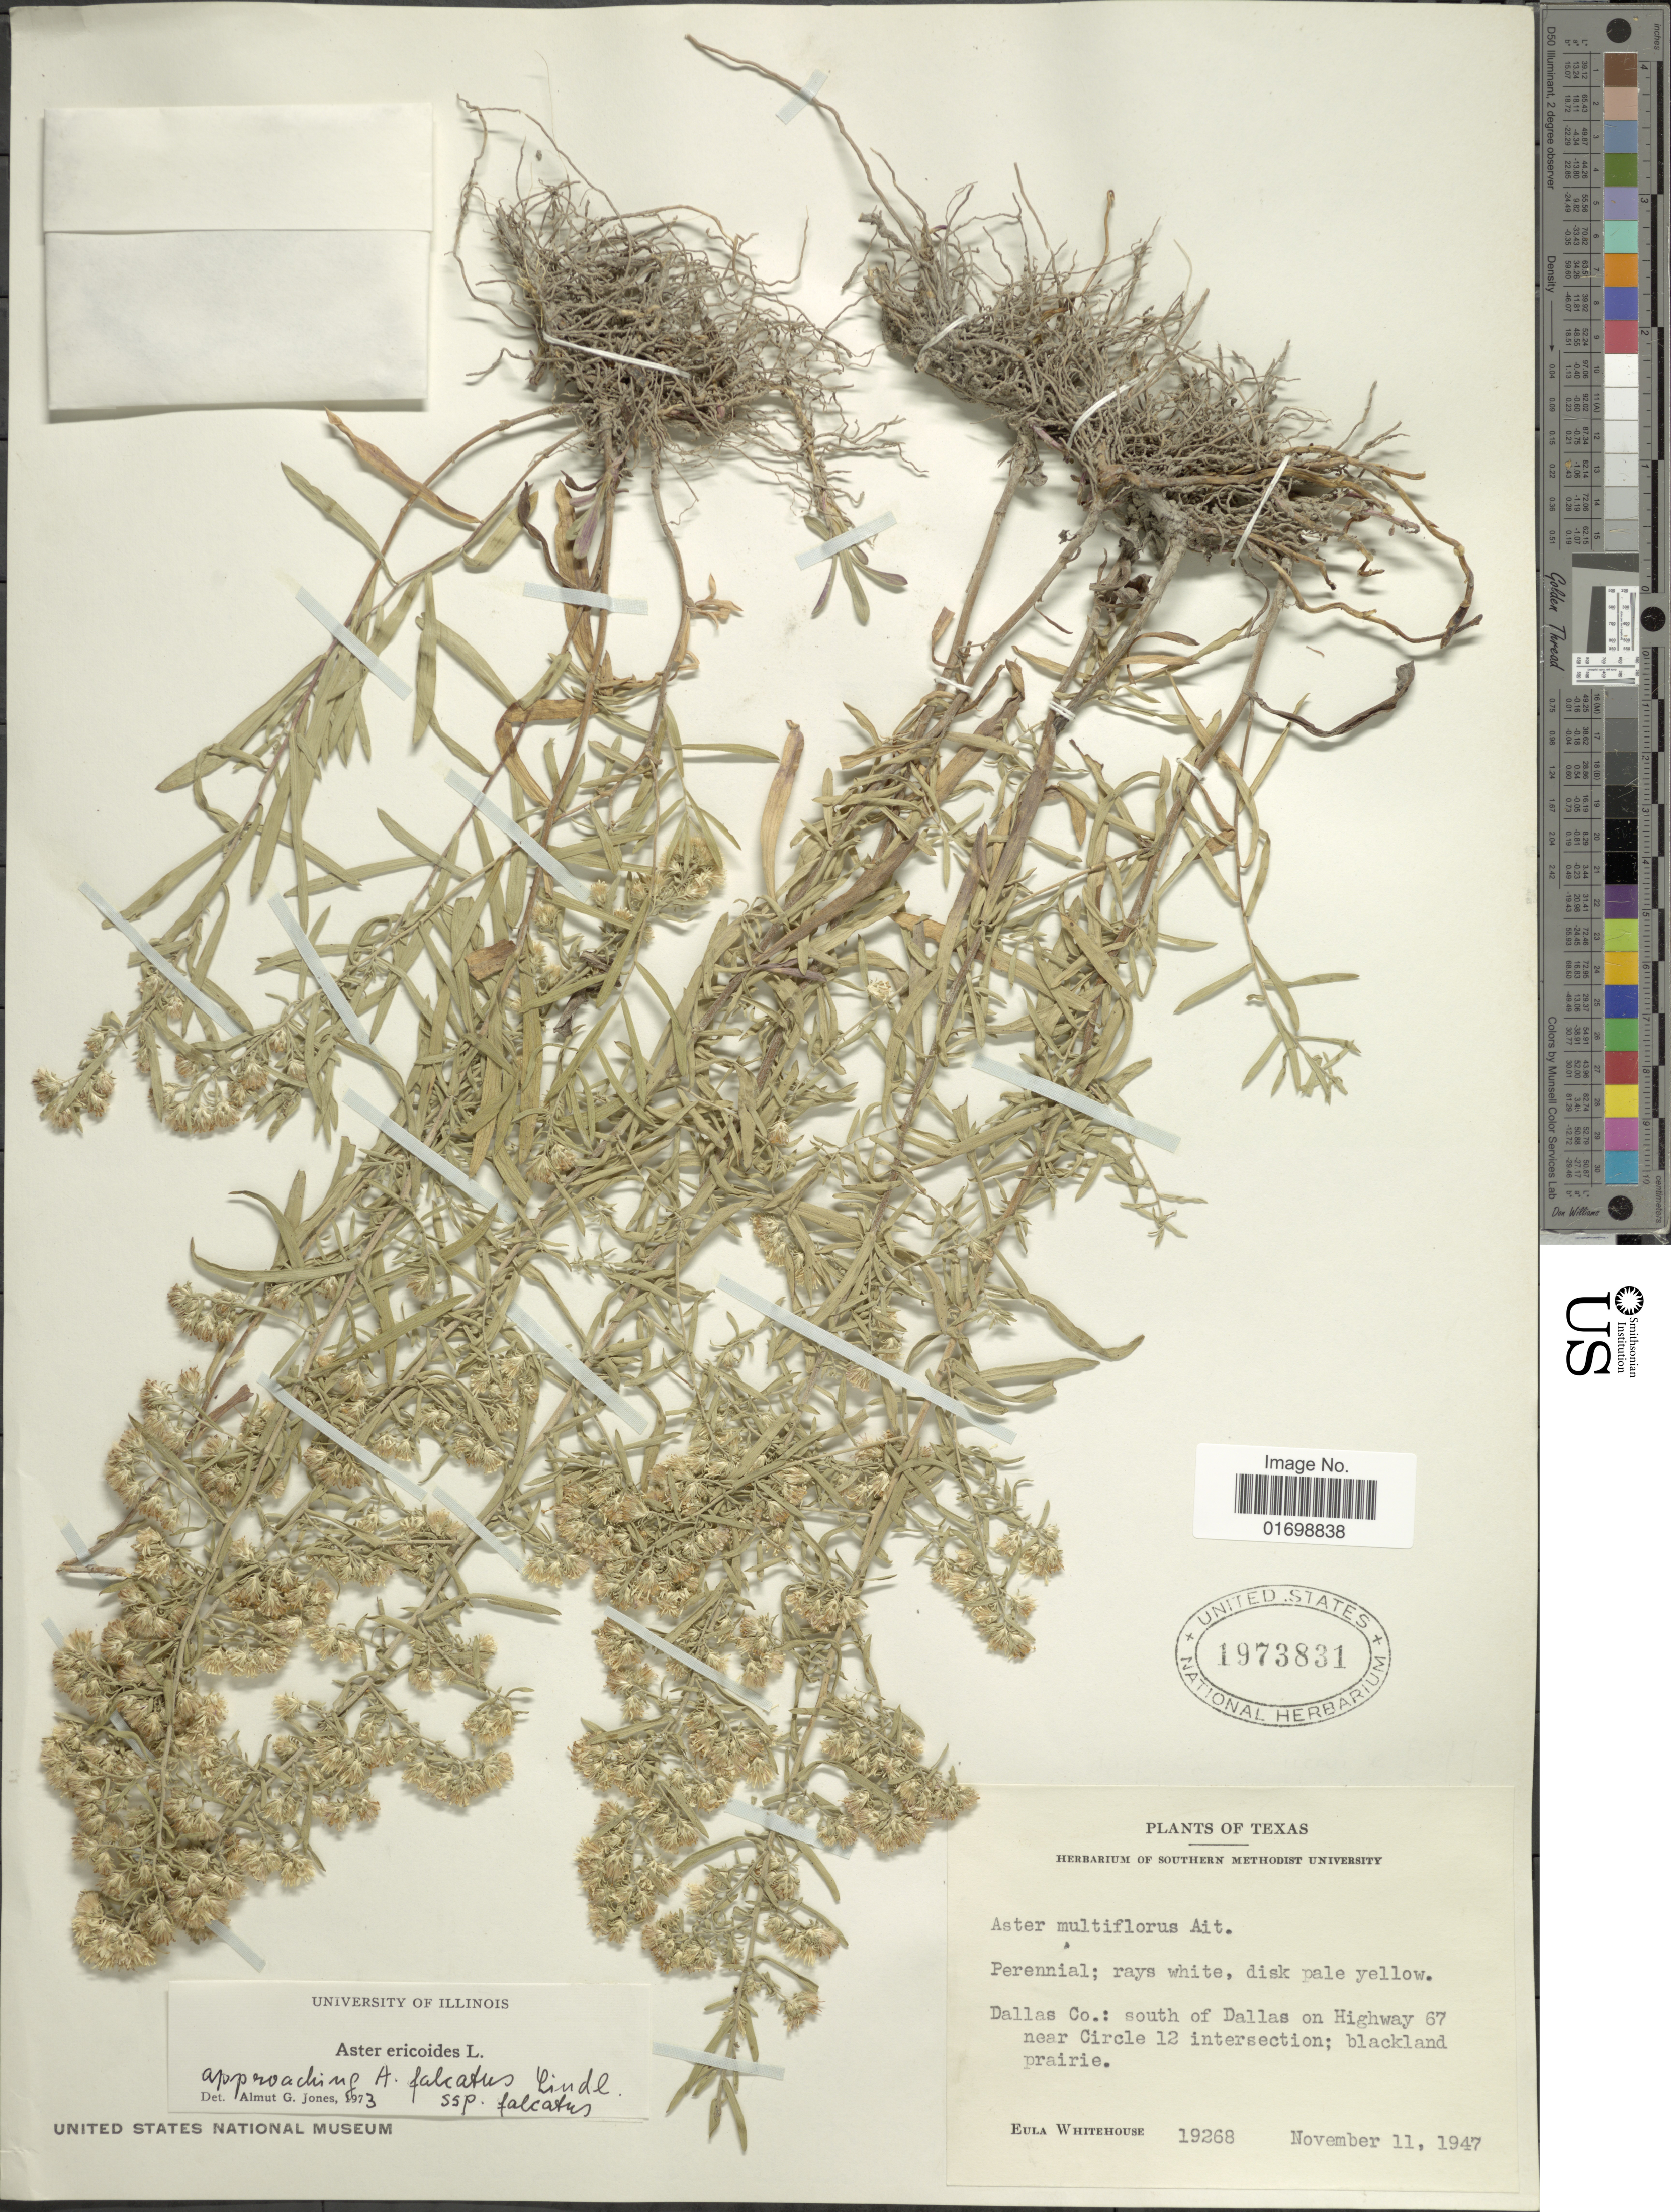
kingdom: Plantae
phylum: Tracheophyta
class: Magnoliopsida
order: Asterales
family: Asteraceae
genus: Symphyotrichum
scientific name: Symphyotrichum ericoides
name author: (L.) G.L. Nesom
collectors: E. Whitehouse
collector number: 19268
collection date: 1947-11-11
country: United States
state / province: Texas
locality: Dallas Co.: south of Dallas on Highway 67 near Circle 12 intersection; blackland prairie.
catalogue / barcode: US 1973831